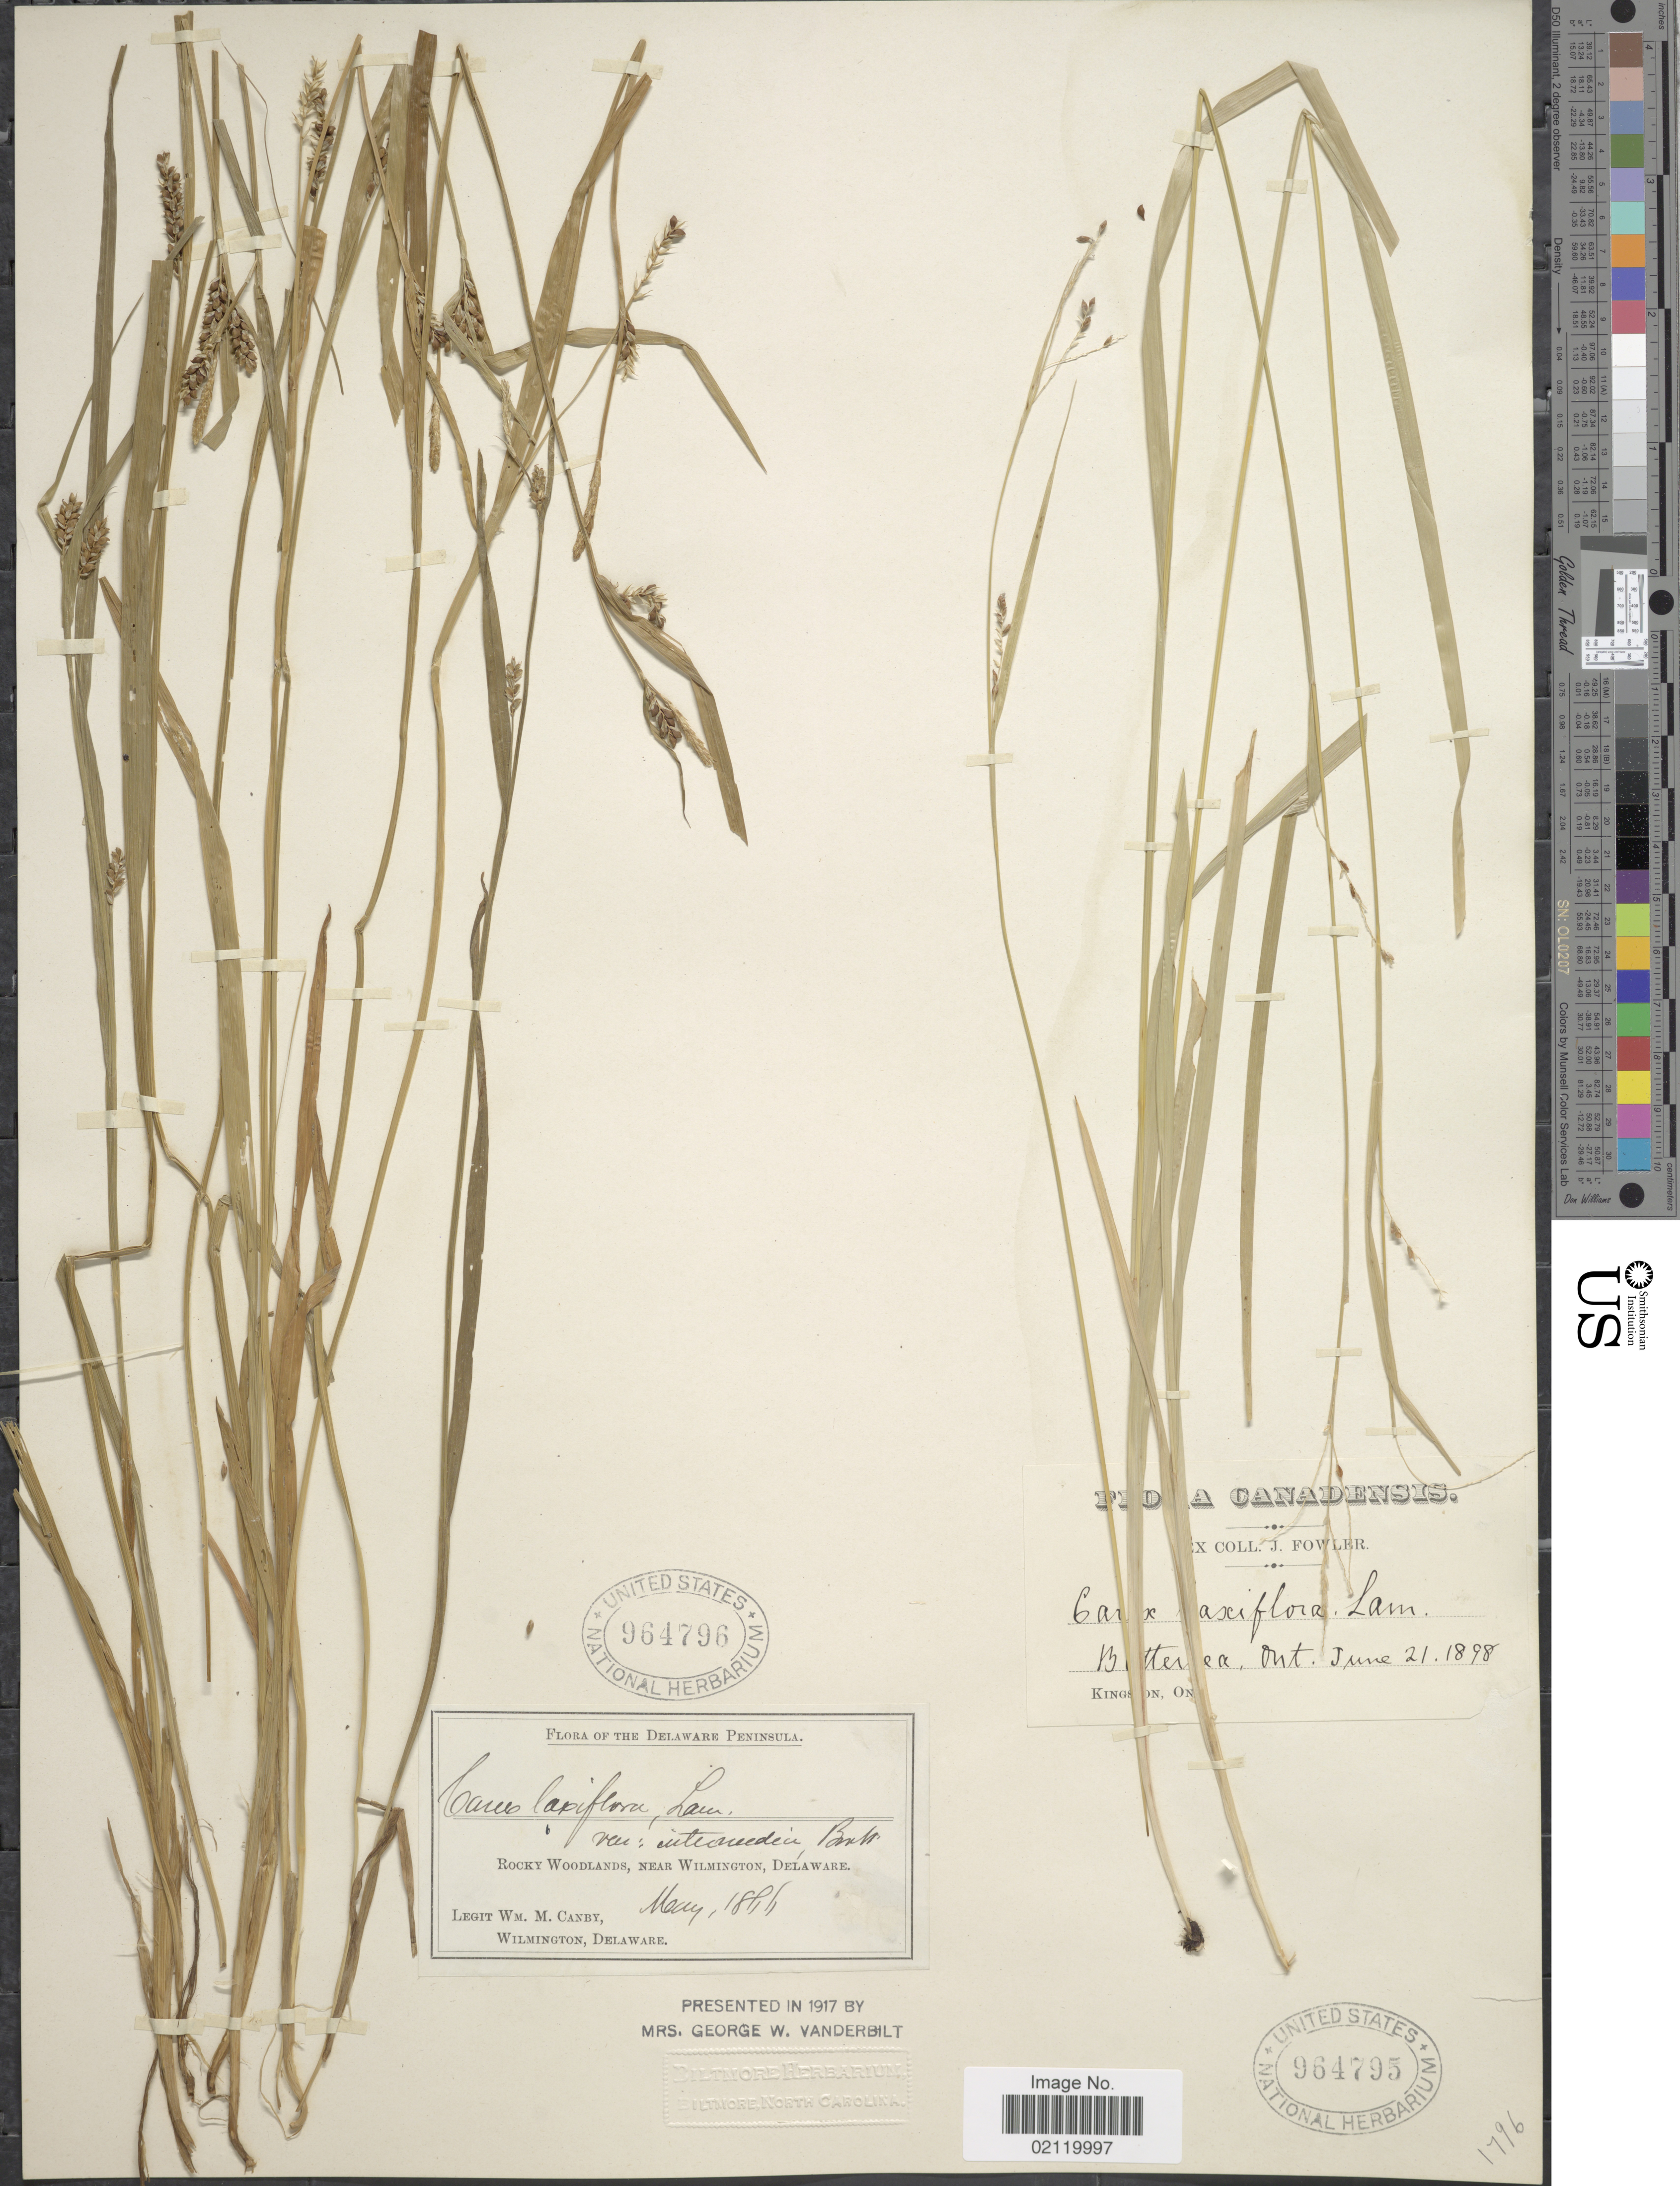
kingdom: Plantae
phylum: Tracheophyta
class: Liliopsida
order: Poales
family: Cyperaceae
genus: Carex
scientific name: Carex laxiflora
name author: Lam.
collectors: J. P. Fowler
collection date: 1898-06-21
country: Canada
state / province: Ontario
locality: Battersea, Kingston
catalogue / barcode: US 964795-2